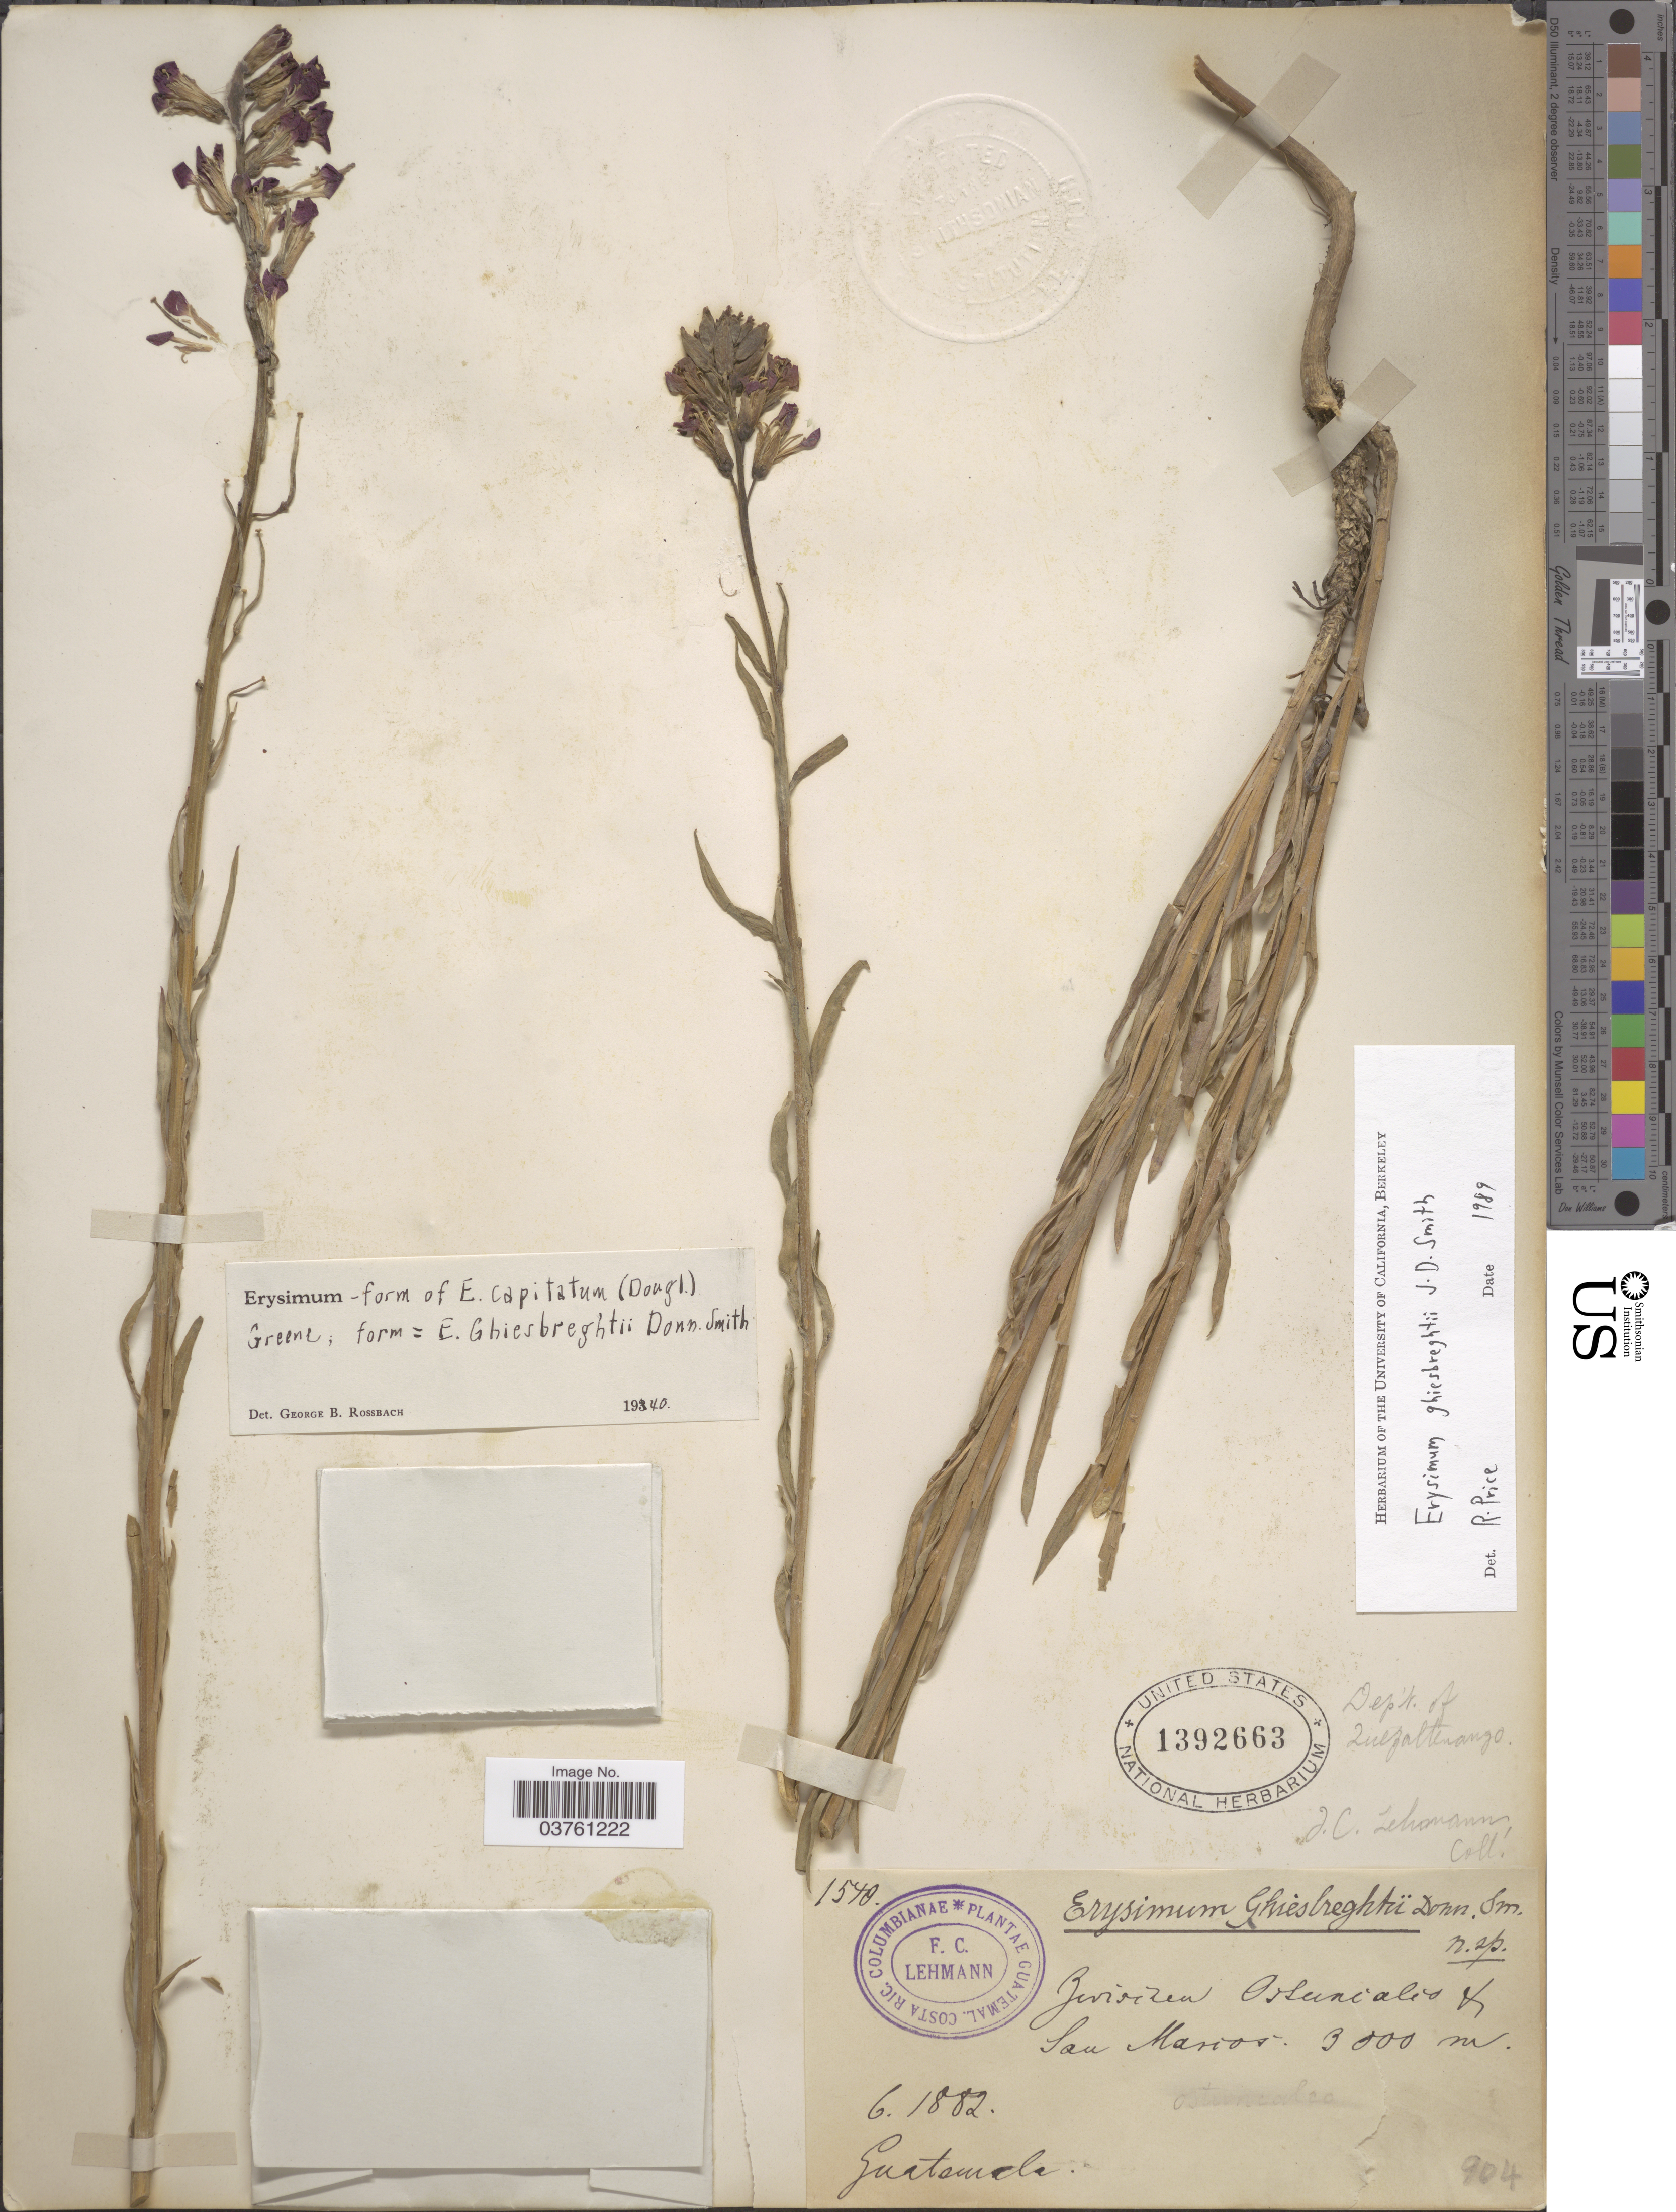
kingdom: Plantae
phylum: Tracheophyta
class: Magnoliopsida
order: Brassicales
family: Brassicaceae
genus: Erysimum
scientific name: Erysimum ghiesbreghtii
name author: Donn. Sm.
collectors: F. C. Lehmann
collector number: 1548*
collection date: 1882-06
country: Guatemala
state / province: Quetzaltenango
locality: Dept. of Quezaltenango. Zwischen Ostuncalco et San Marios.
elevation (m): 3000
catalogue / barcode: US 1392663